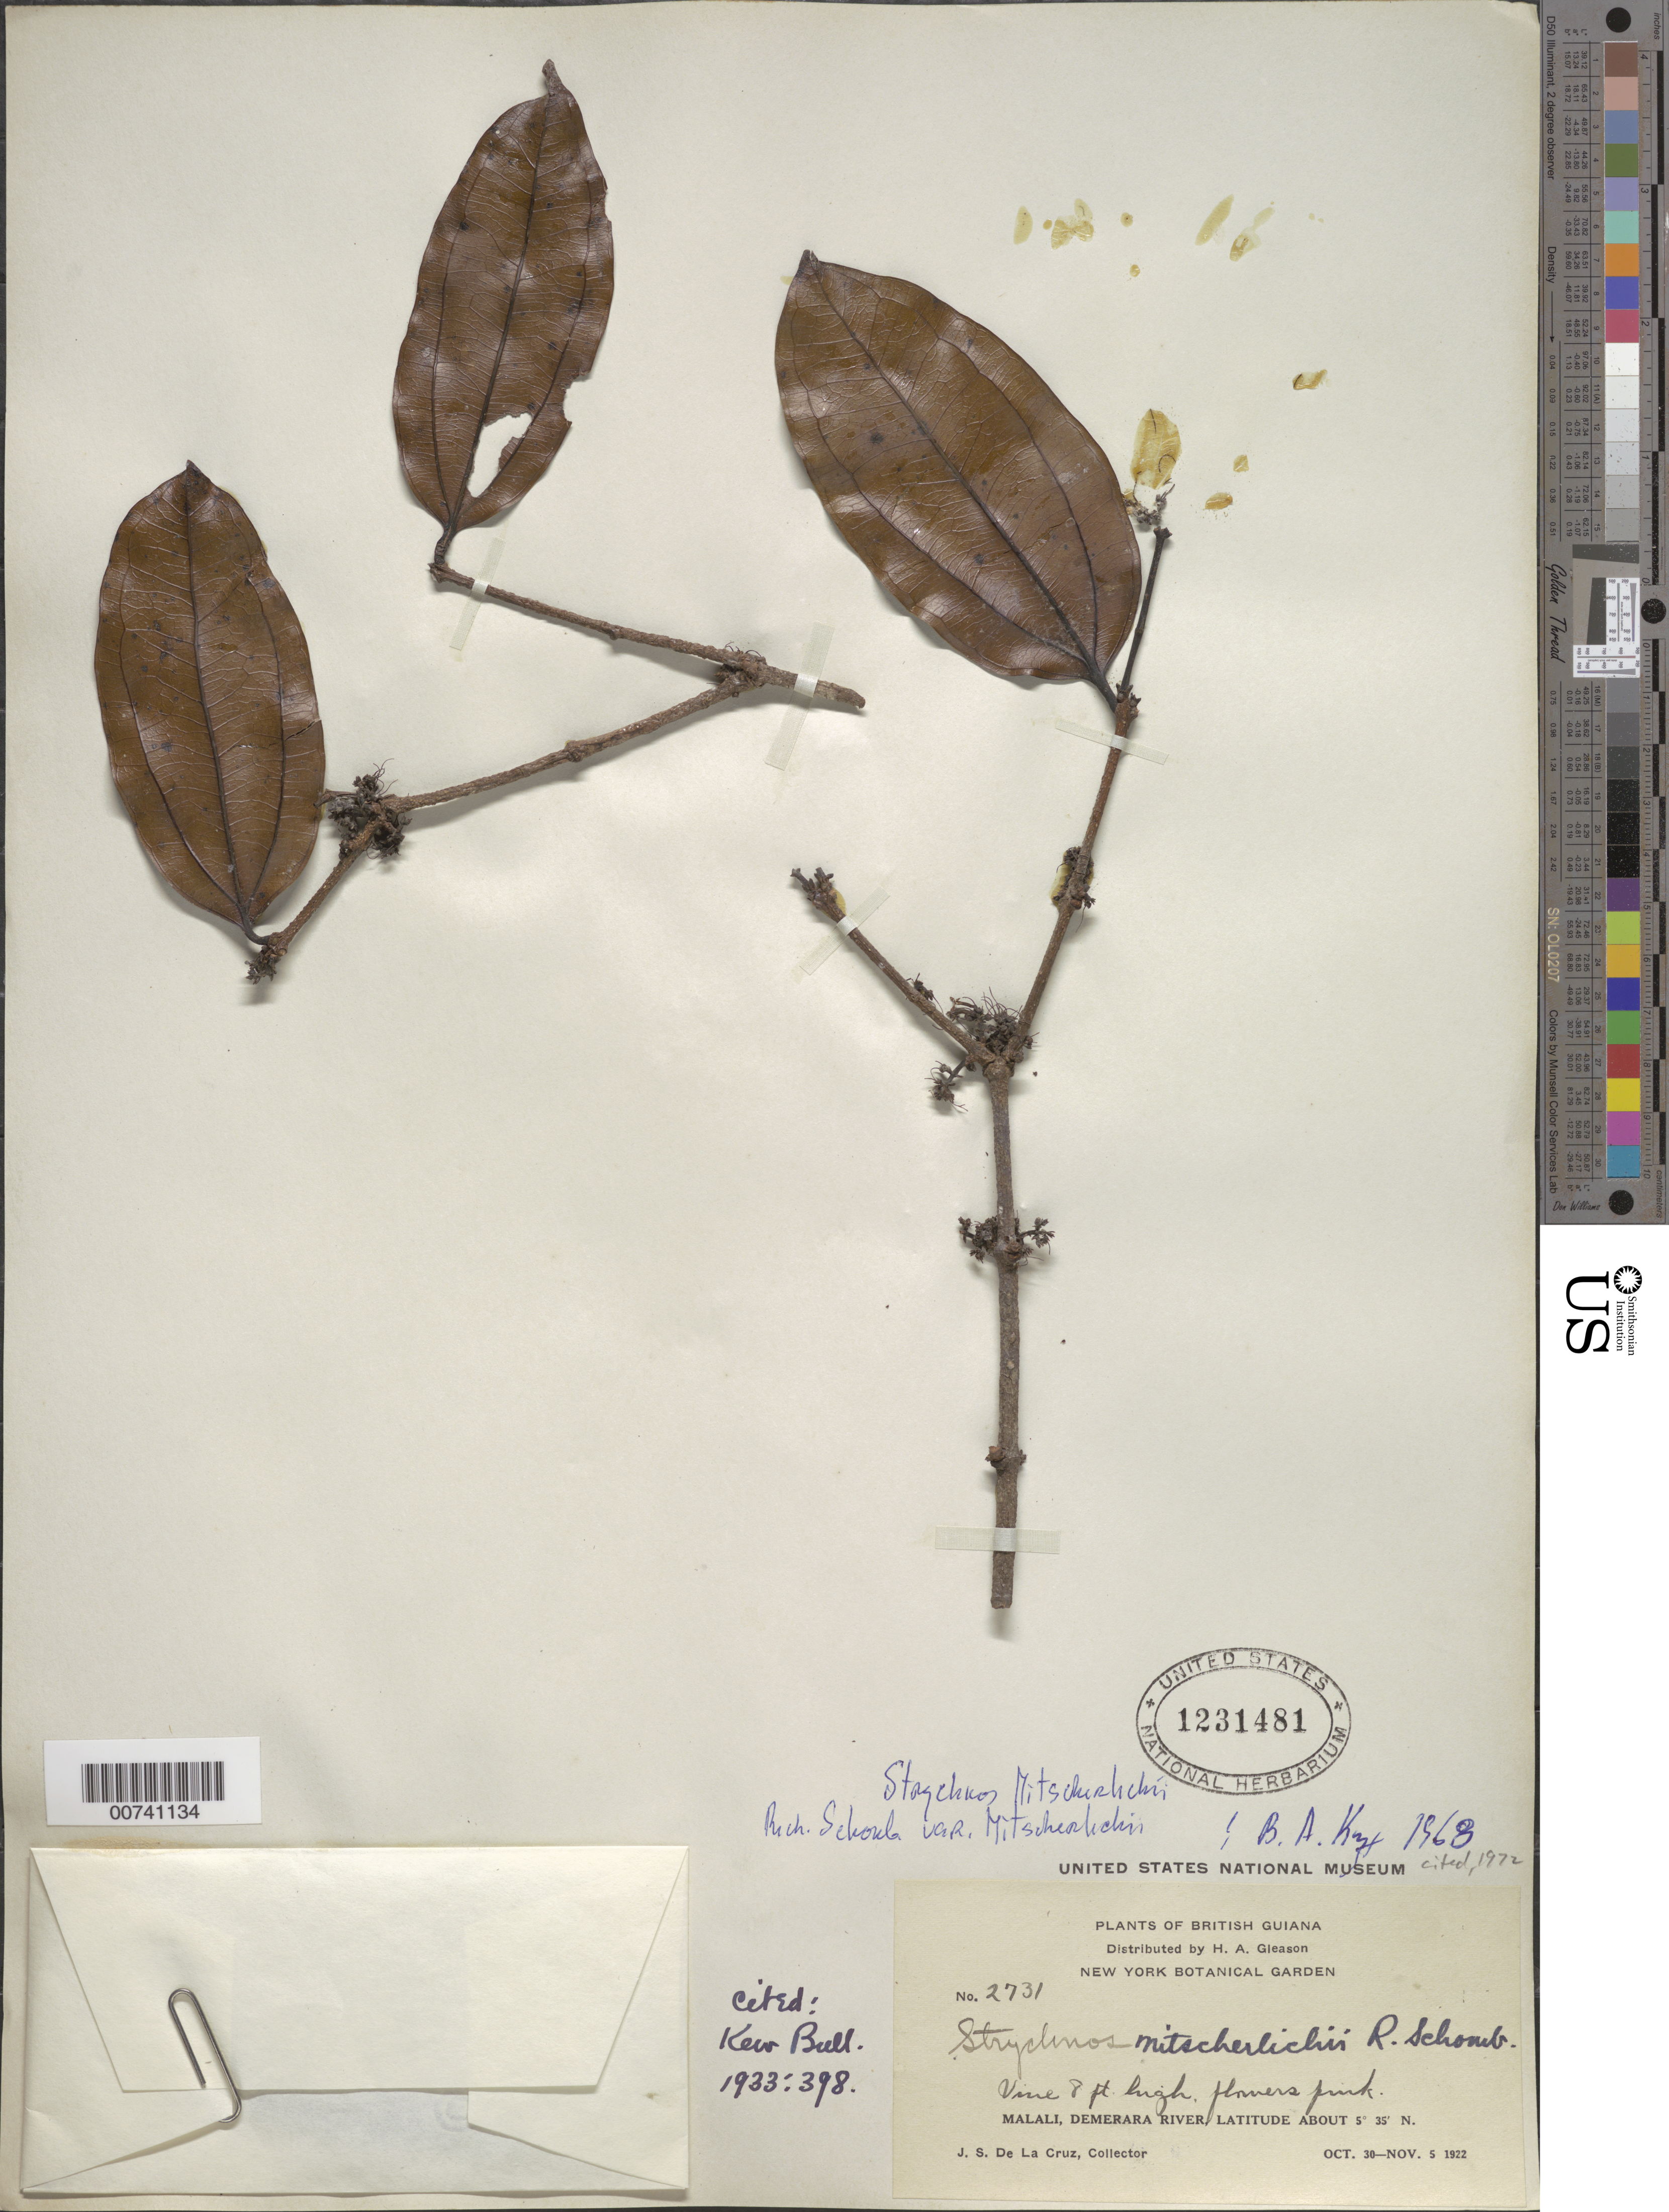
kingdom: Plantae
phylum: Tracheophyta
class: Magnoliopsida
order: Gentianales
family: Loganiaceae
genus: Strychnos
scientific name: Strychnos mitscherlichii var. mitscherlichii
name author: M.R. Schomb.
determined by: Krukoff, B. A.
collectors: J. S. de la Cruz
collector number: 2731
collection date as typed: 30-Oct-22 to 5-Nov-22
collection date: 1922-10-30/1922-11-05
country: Guyana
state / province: U. Demerara-Berbice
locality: Malali, Demerara R.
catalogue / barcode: US 1231481